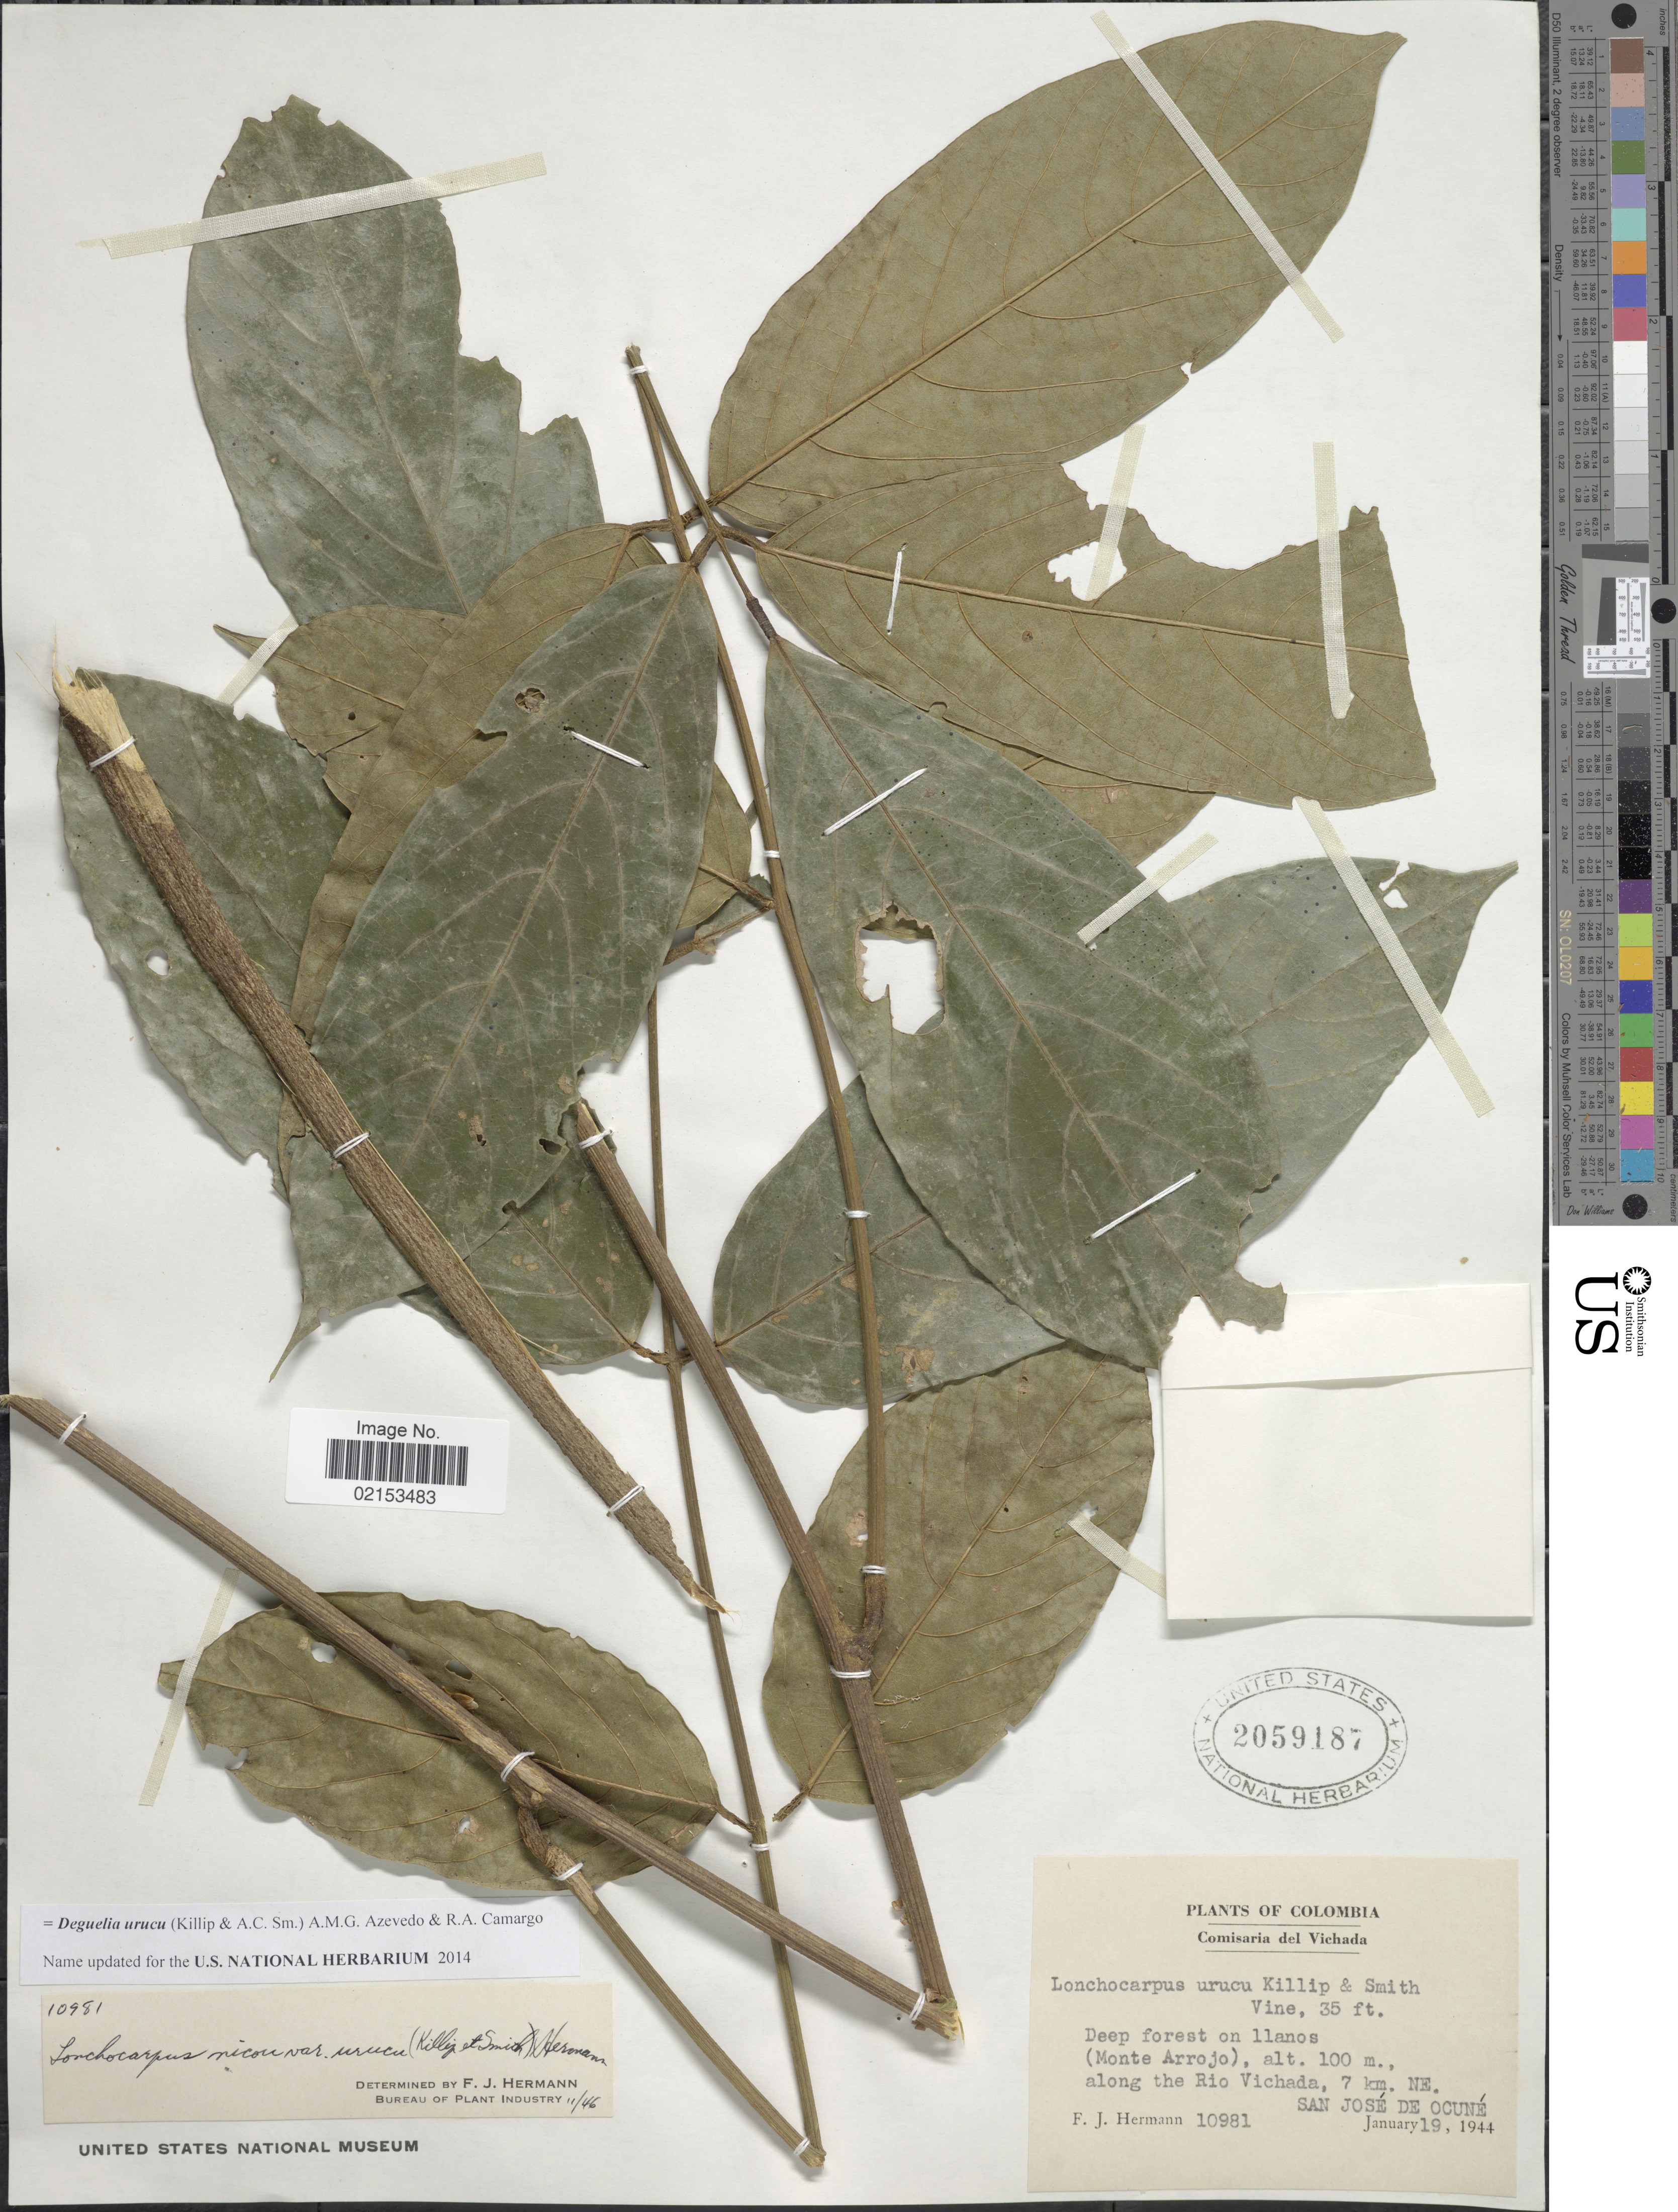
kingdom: Plantae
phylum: Tracheophyta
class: Magnoliopsida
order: Fabales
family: Fabaceae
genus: Deguelia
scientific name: Deguelia urucu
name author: (Killip & A.C. Sm.) A.M.G. Azevedo & R.A. Camargo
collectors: F. J. Hermann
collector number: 10981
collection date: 1944-01-19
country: Colombia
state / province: Vichada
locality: Monte Arrojo, along the Rio Vichada, 7 km NE San Jose de Ocune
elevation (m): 100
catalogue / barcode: US 2059187